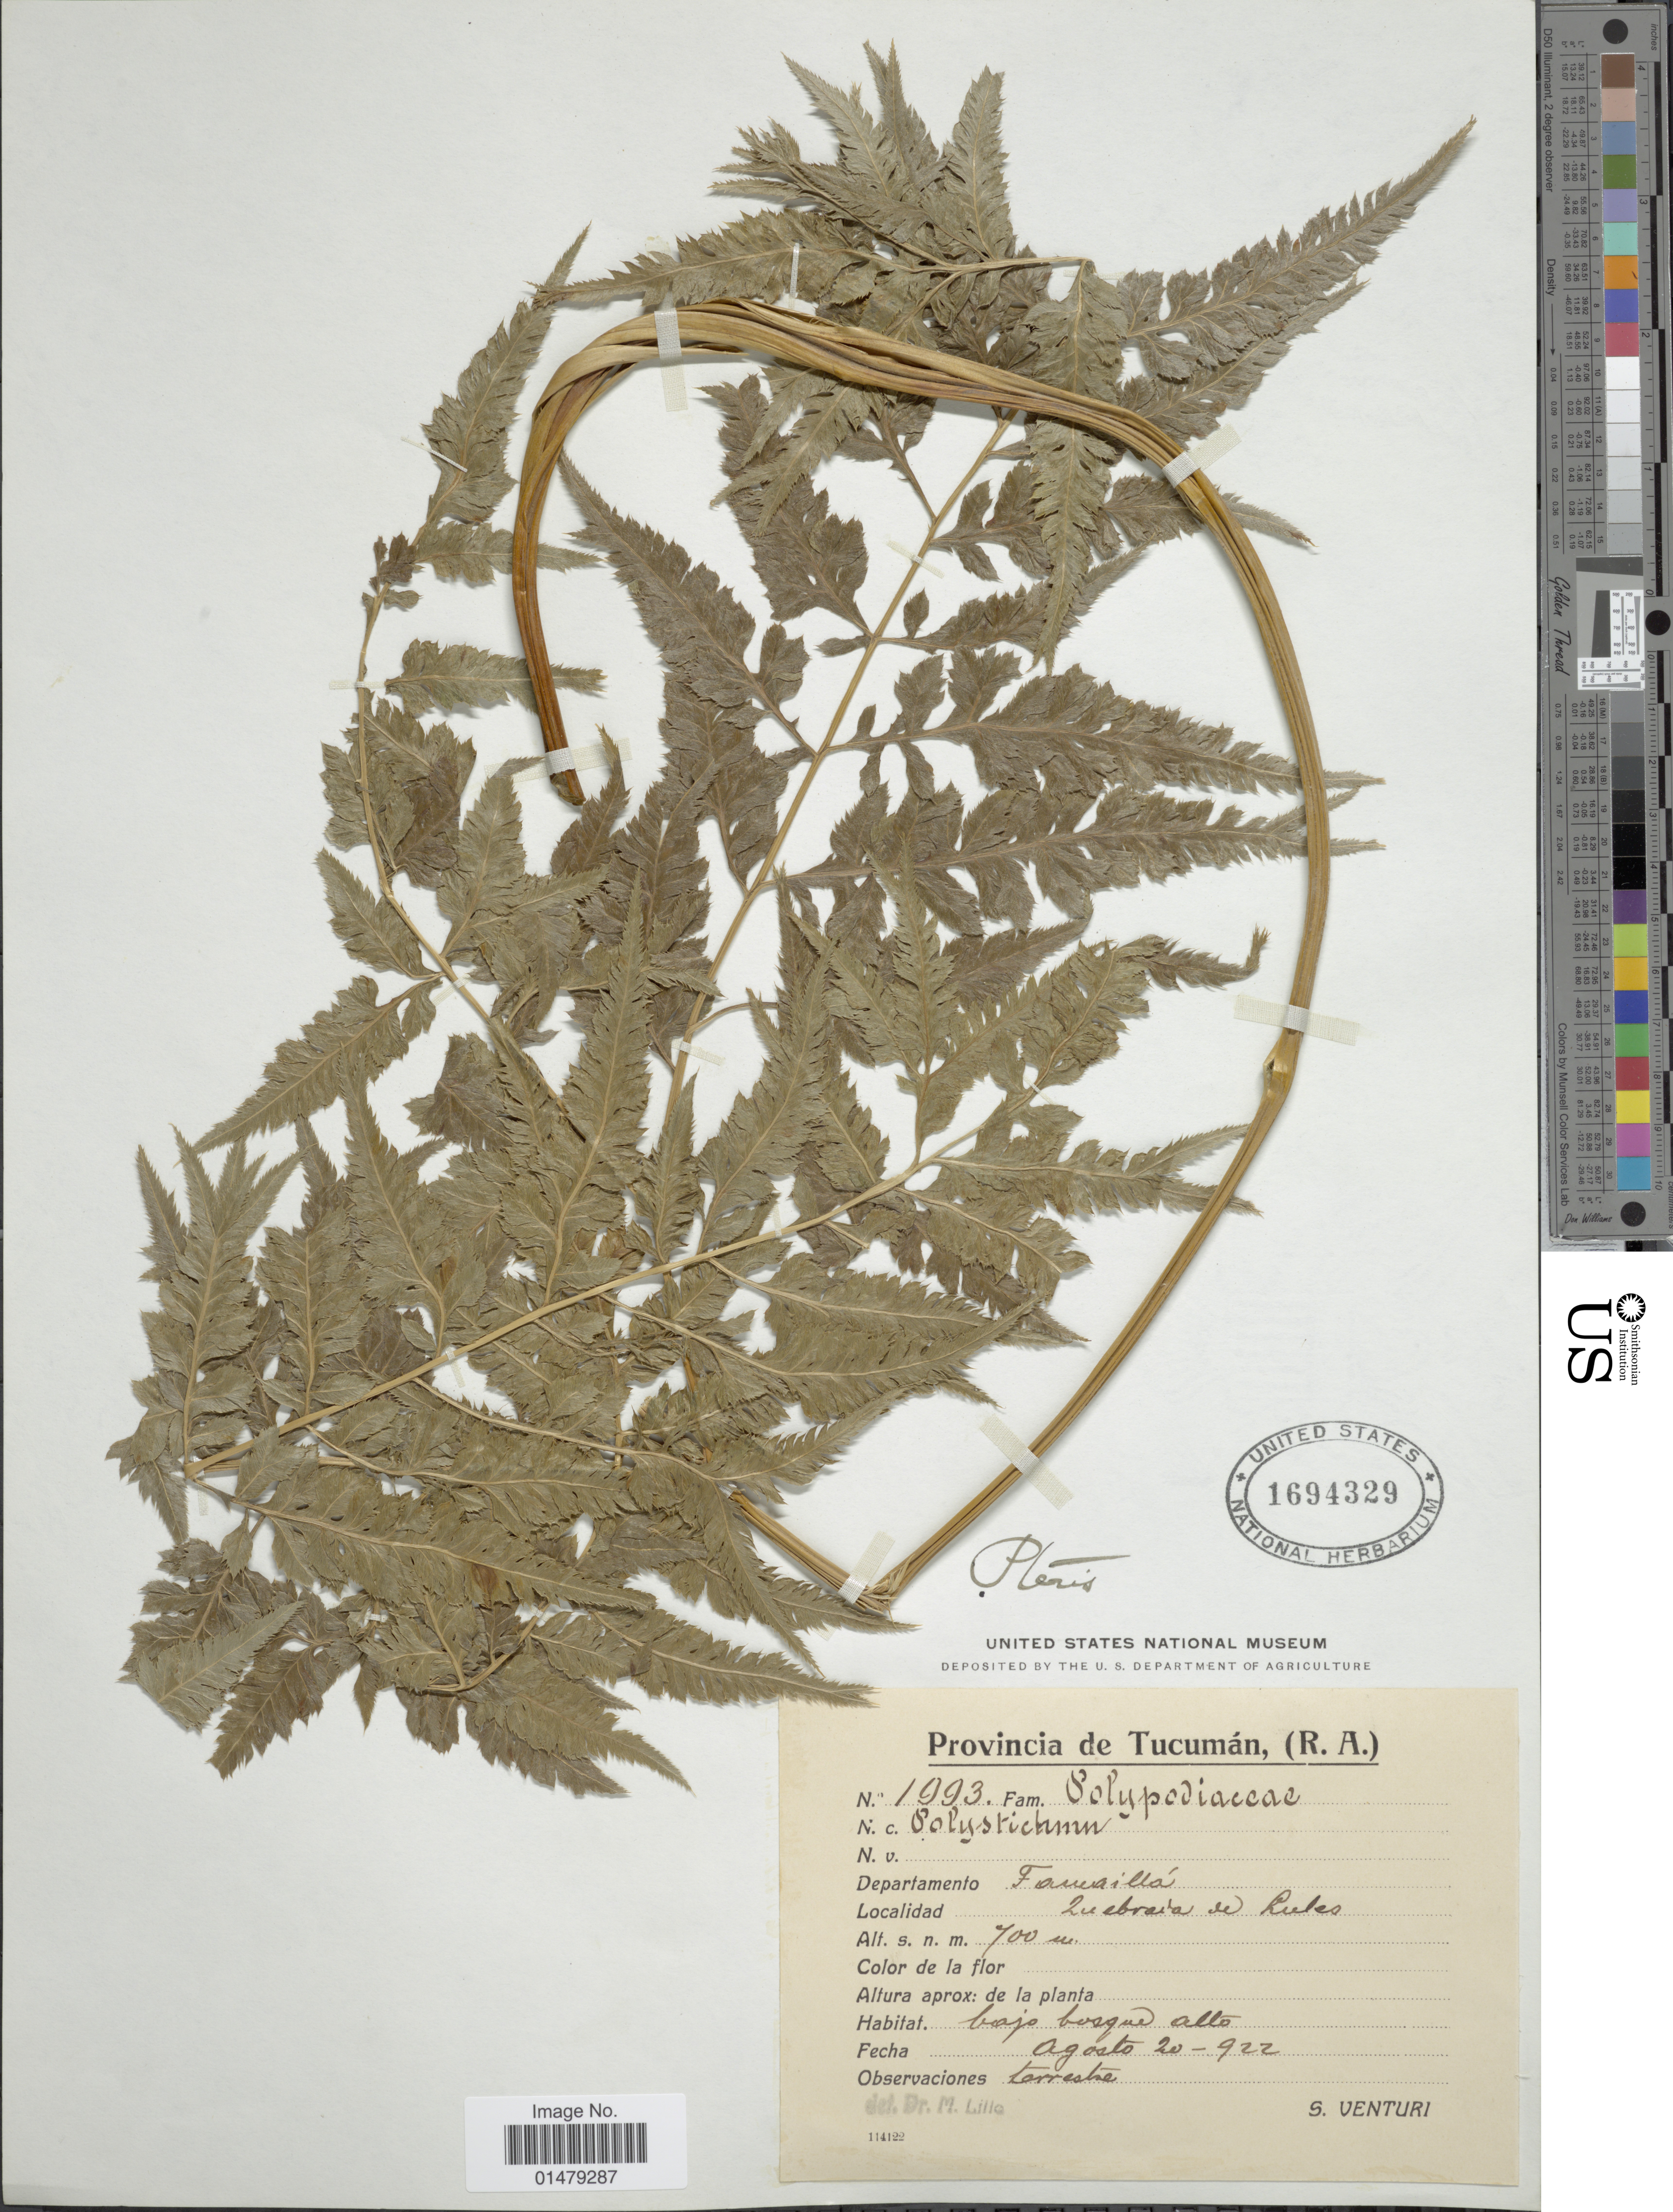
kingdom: Plantae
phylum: Tracheophyta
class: Polypodiopsida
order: Polypodiales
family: Pteridaceae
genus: Pteris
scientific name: Pteris deflexa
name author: Link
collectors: S. Venturi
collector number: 1993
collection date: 1922-08-20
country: Argentina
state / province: Tucumán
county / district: Famailla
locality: Quebrada de Lules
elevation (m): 700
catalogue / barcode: US 1694329